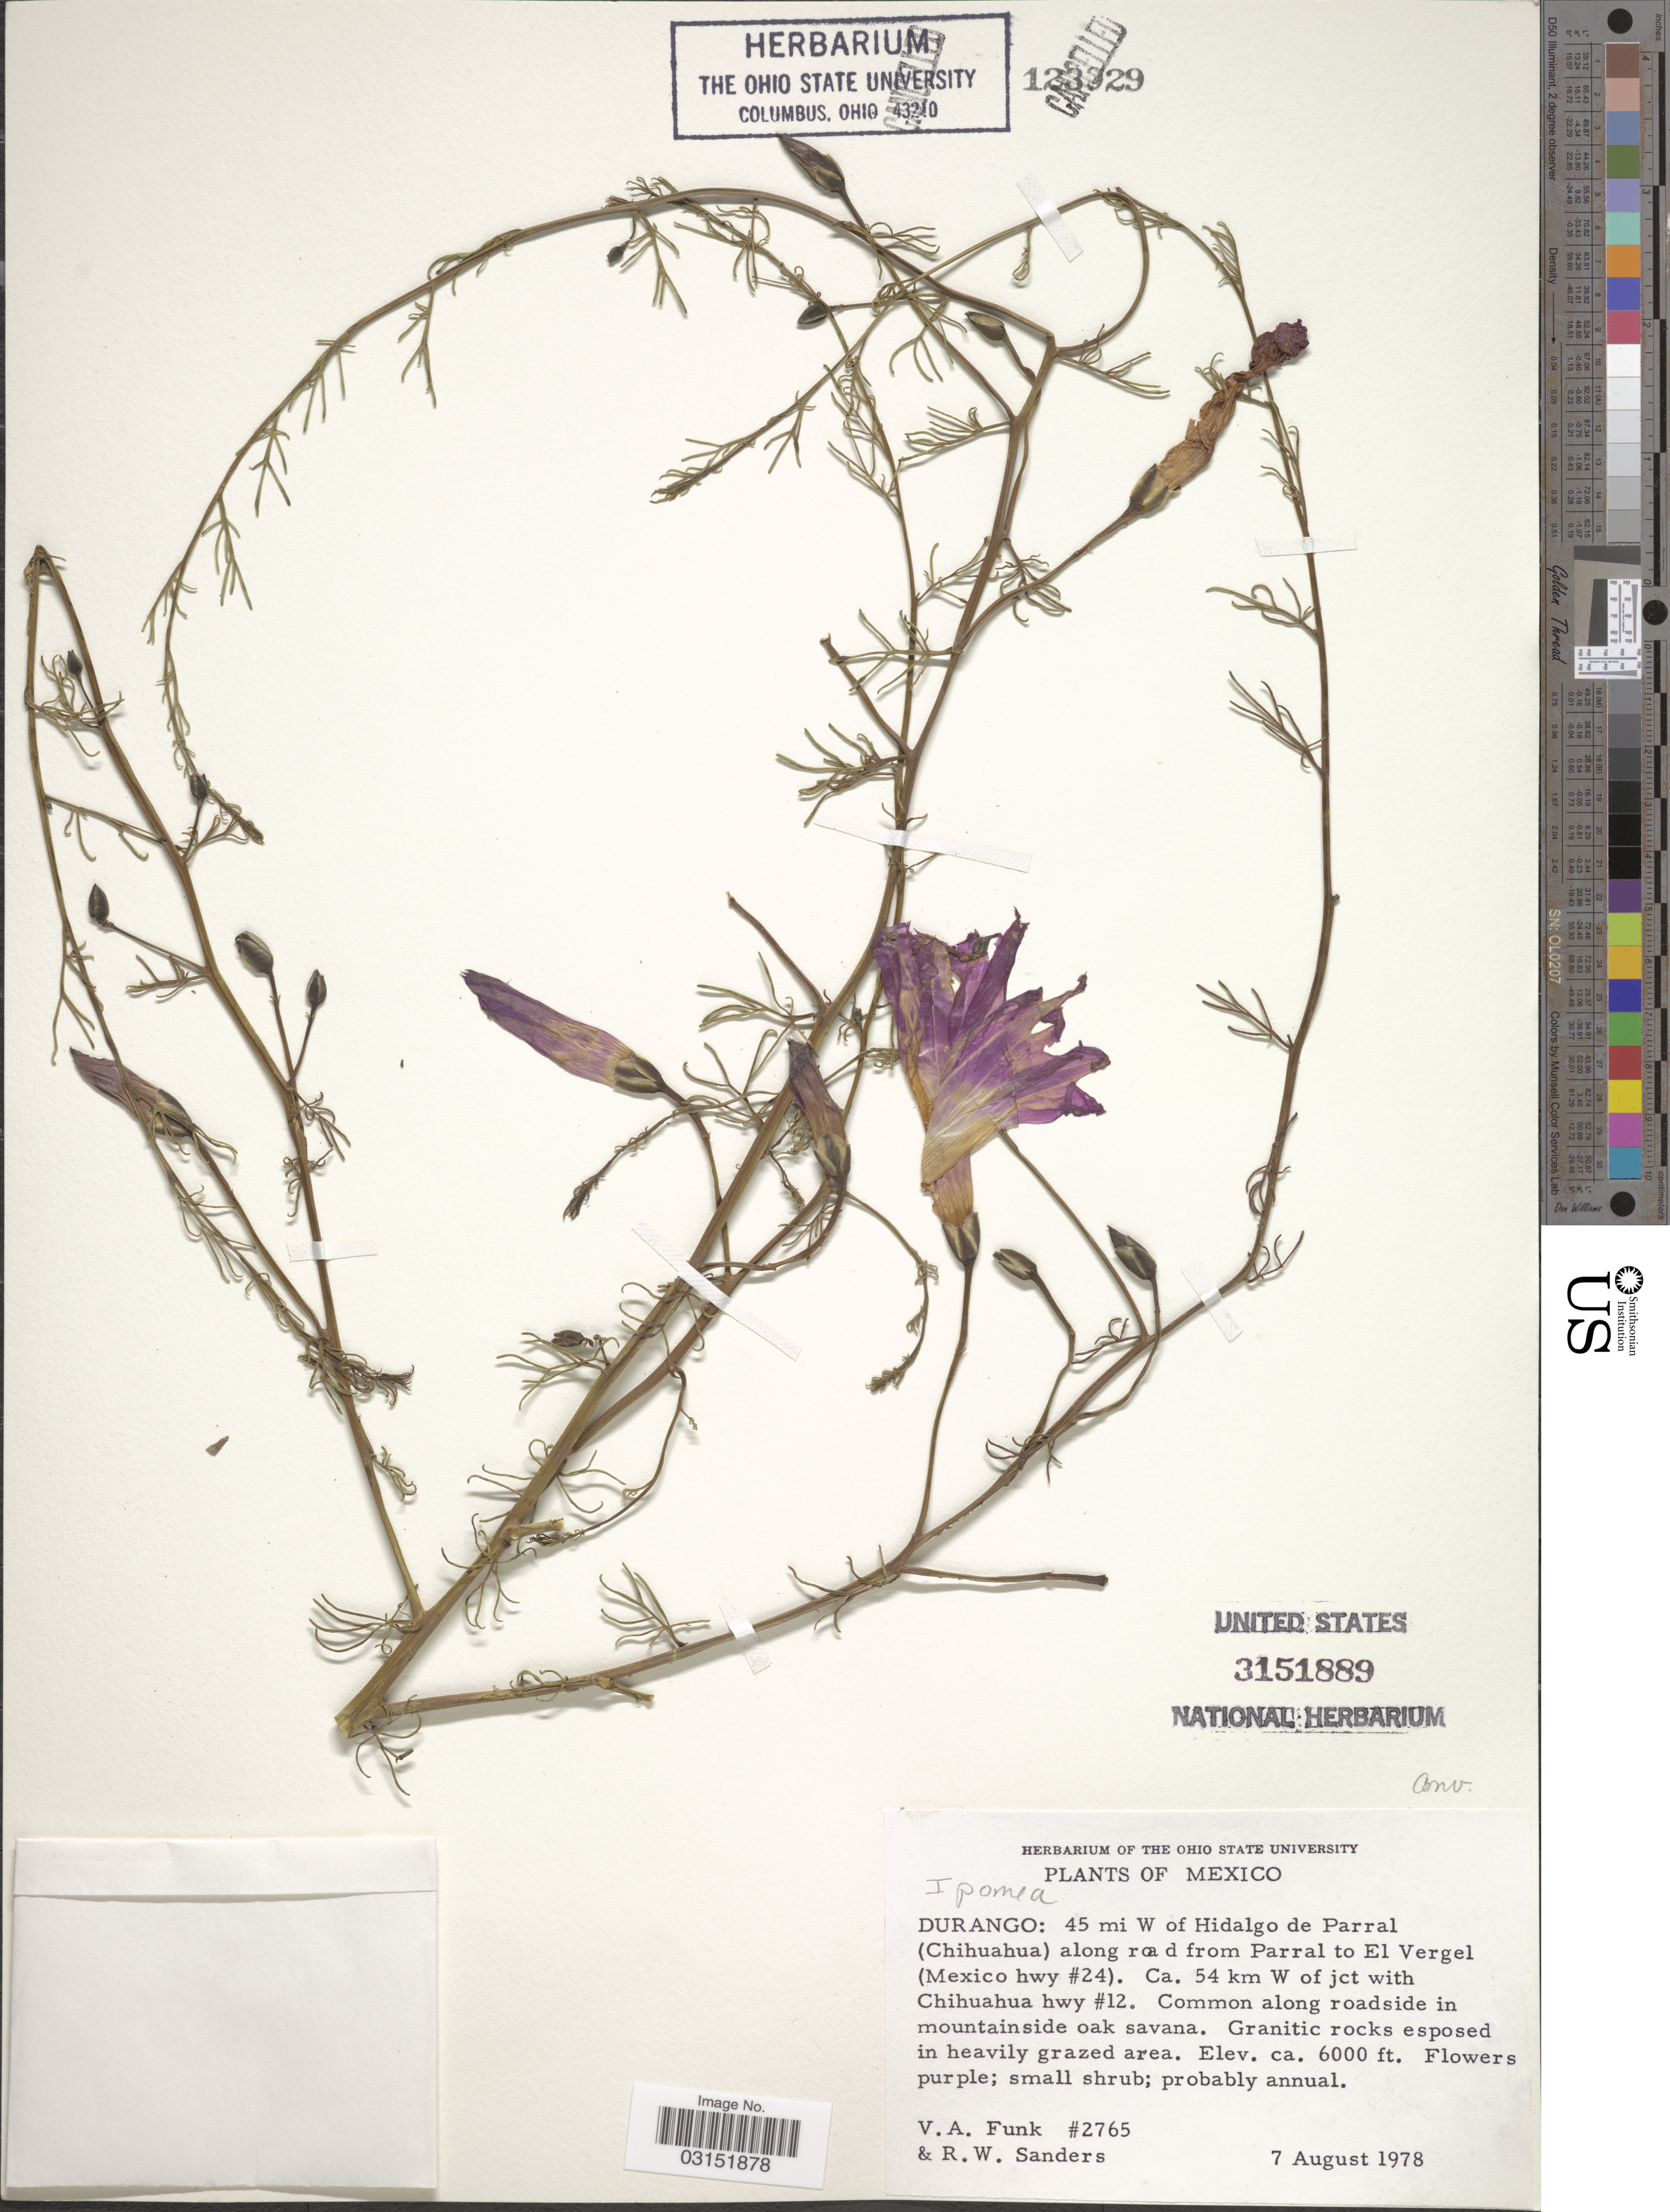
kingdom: Plantae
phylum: Tracheophyta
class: Magnoliopsida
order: Solanales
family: Convolvulaceae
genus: Ipomoea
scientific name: Ipomoea sp.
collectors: V. Funk & R. W. Sanders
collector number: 2765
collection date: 1978-08-07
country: Mexico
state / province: Durango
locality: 45 mi W of Hidalgo de Parral (Chihuahua) along road from Parral to El Vergel (Mexico hwy #24). Ca. 54 km W of jct with Chihuahua hwy #12.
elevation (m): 1829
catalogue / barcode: US 3151889